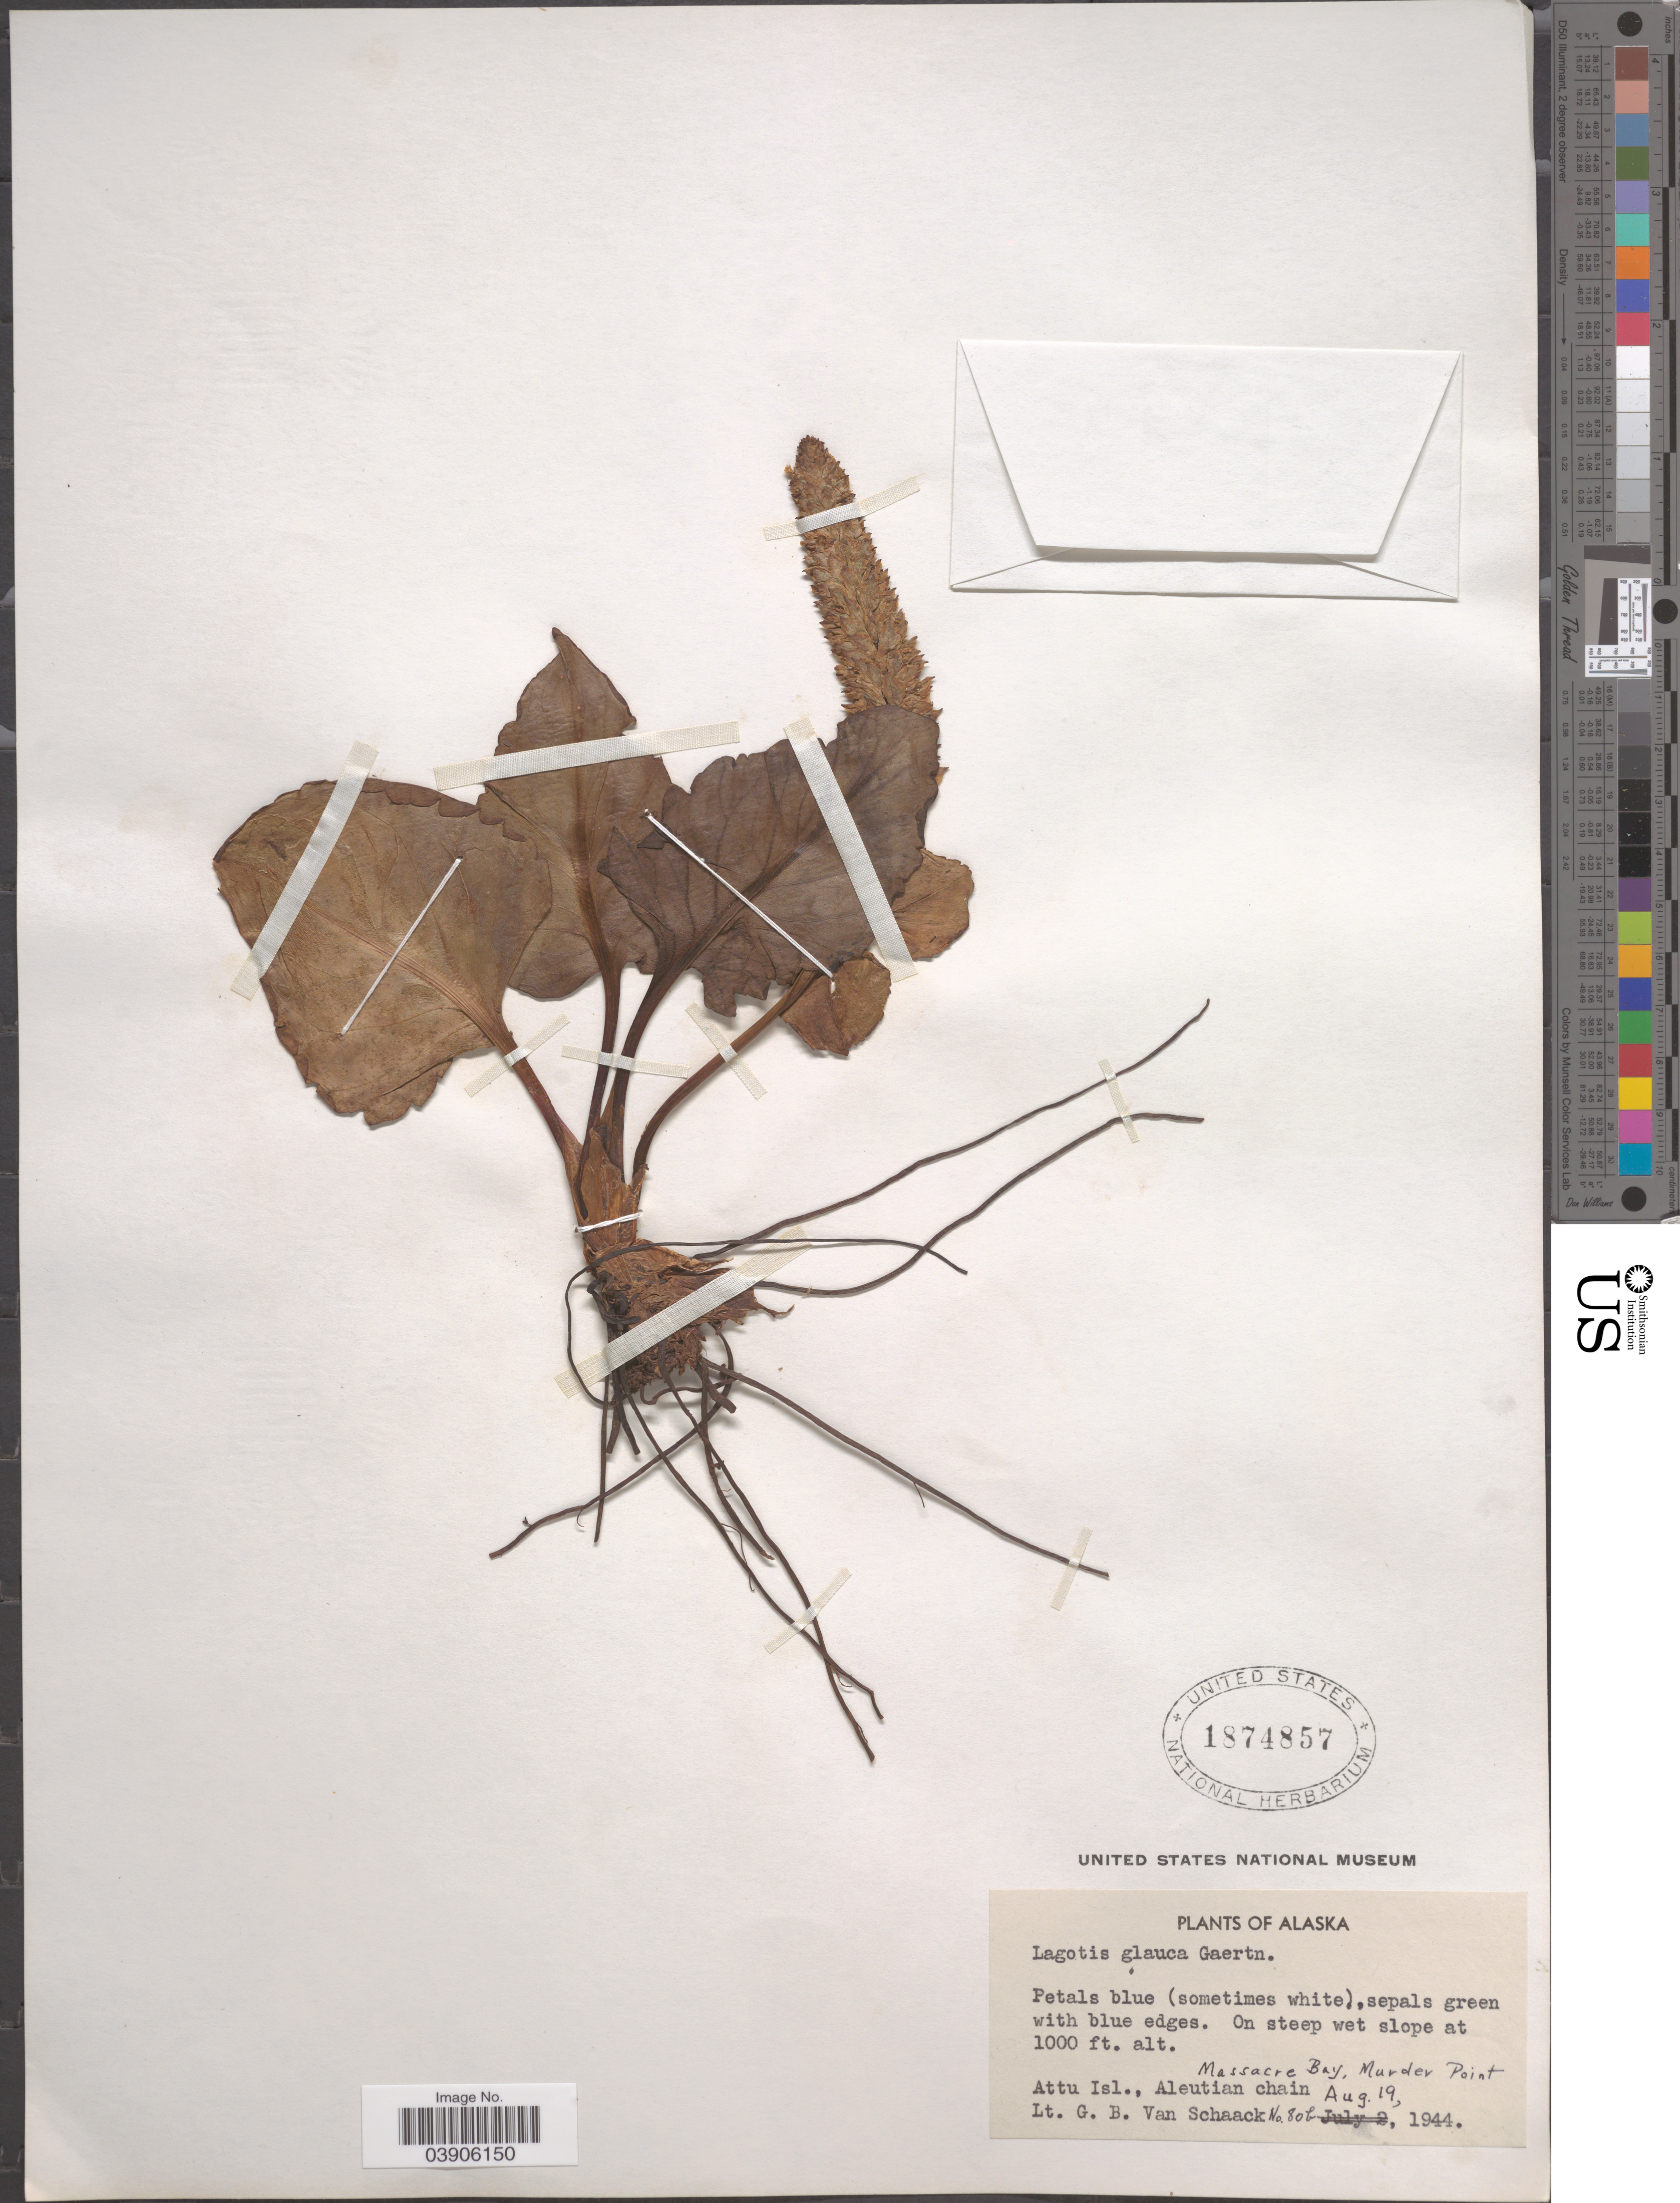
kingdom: Plantae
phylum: Tracheophyta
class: Magnoliopsida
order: Lamiales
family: Plantaginaceae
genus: Lagotis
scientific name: Lagotis glauca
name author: Gaertn.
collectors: G. Van Schaack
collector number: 80b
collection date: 1944-08-19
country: United States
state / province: Alaska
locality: Massacre Bay, Murder Point. Attu Isl., Aleutian chain.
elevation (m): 305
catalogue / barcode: US 1874857